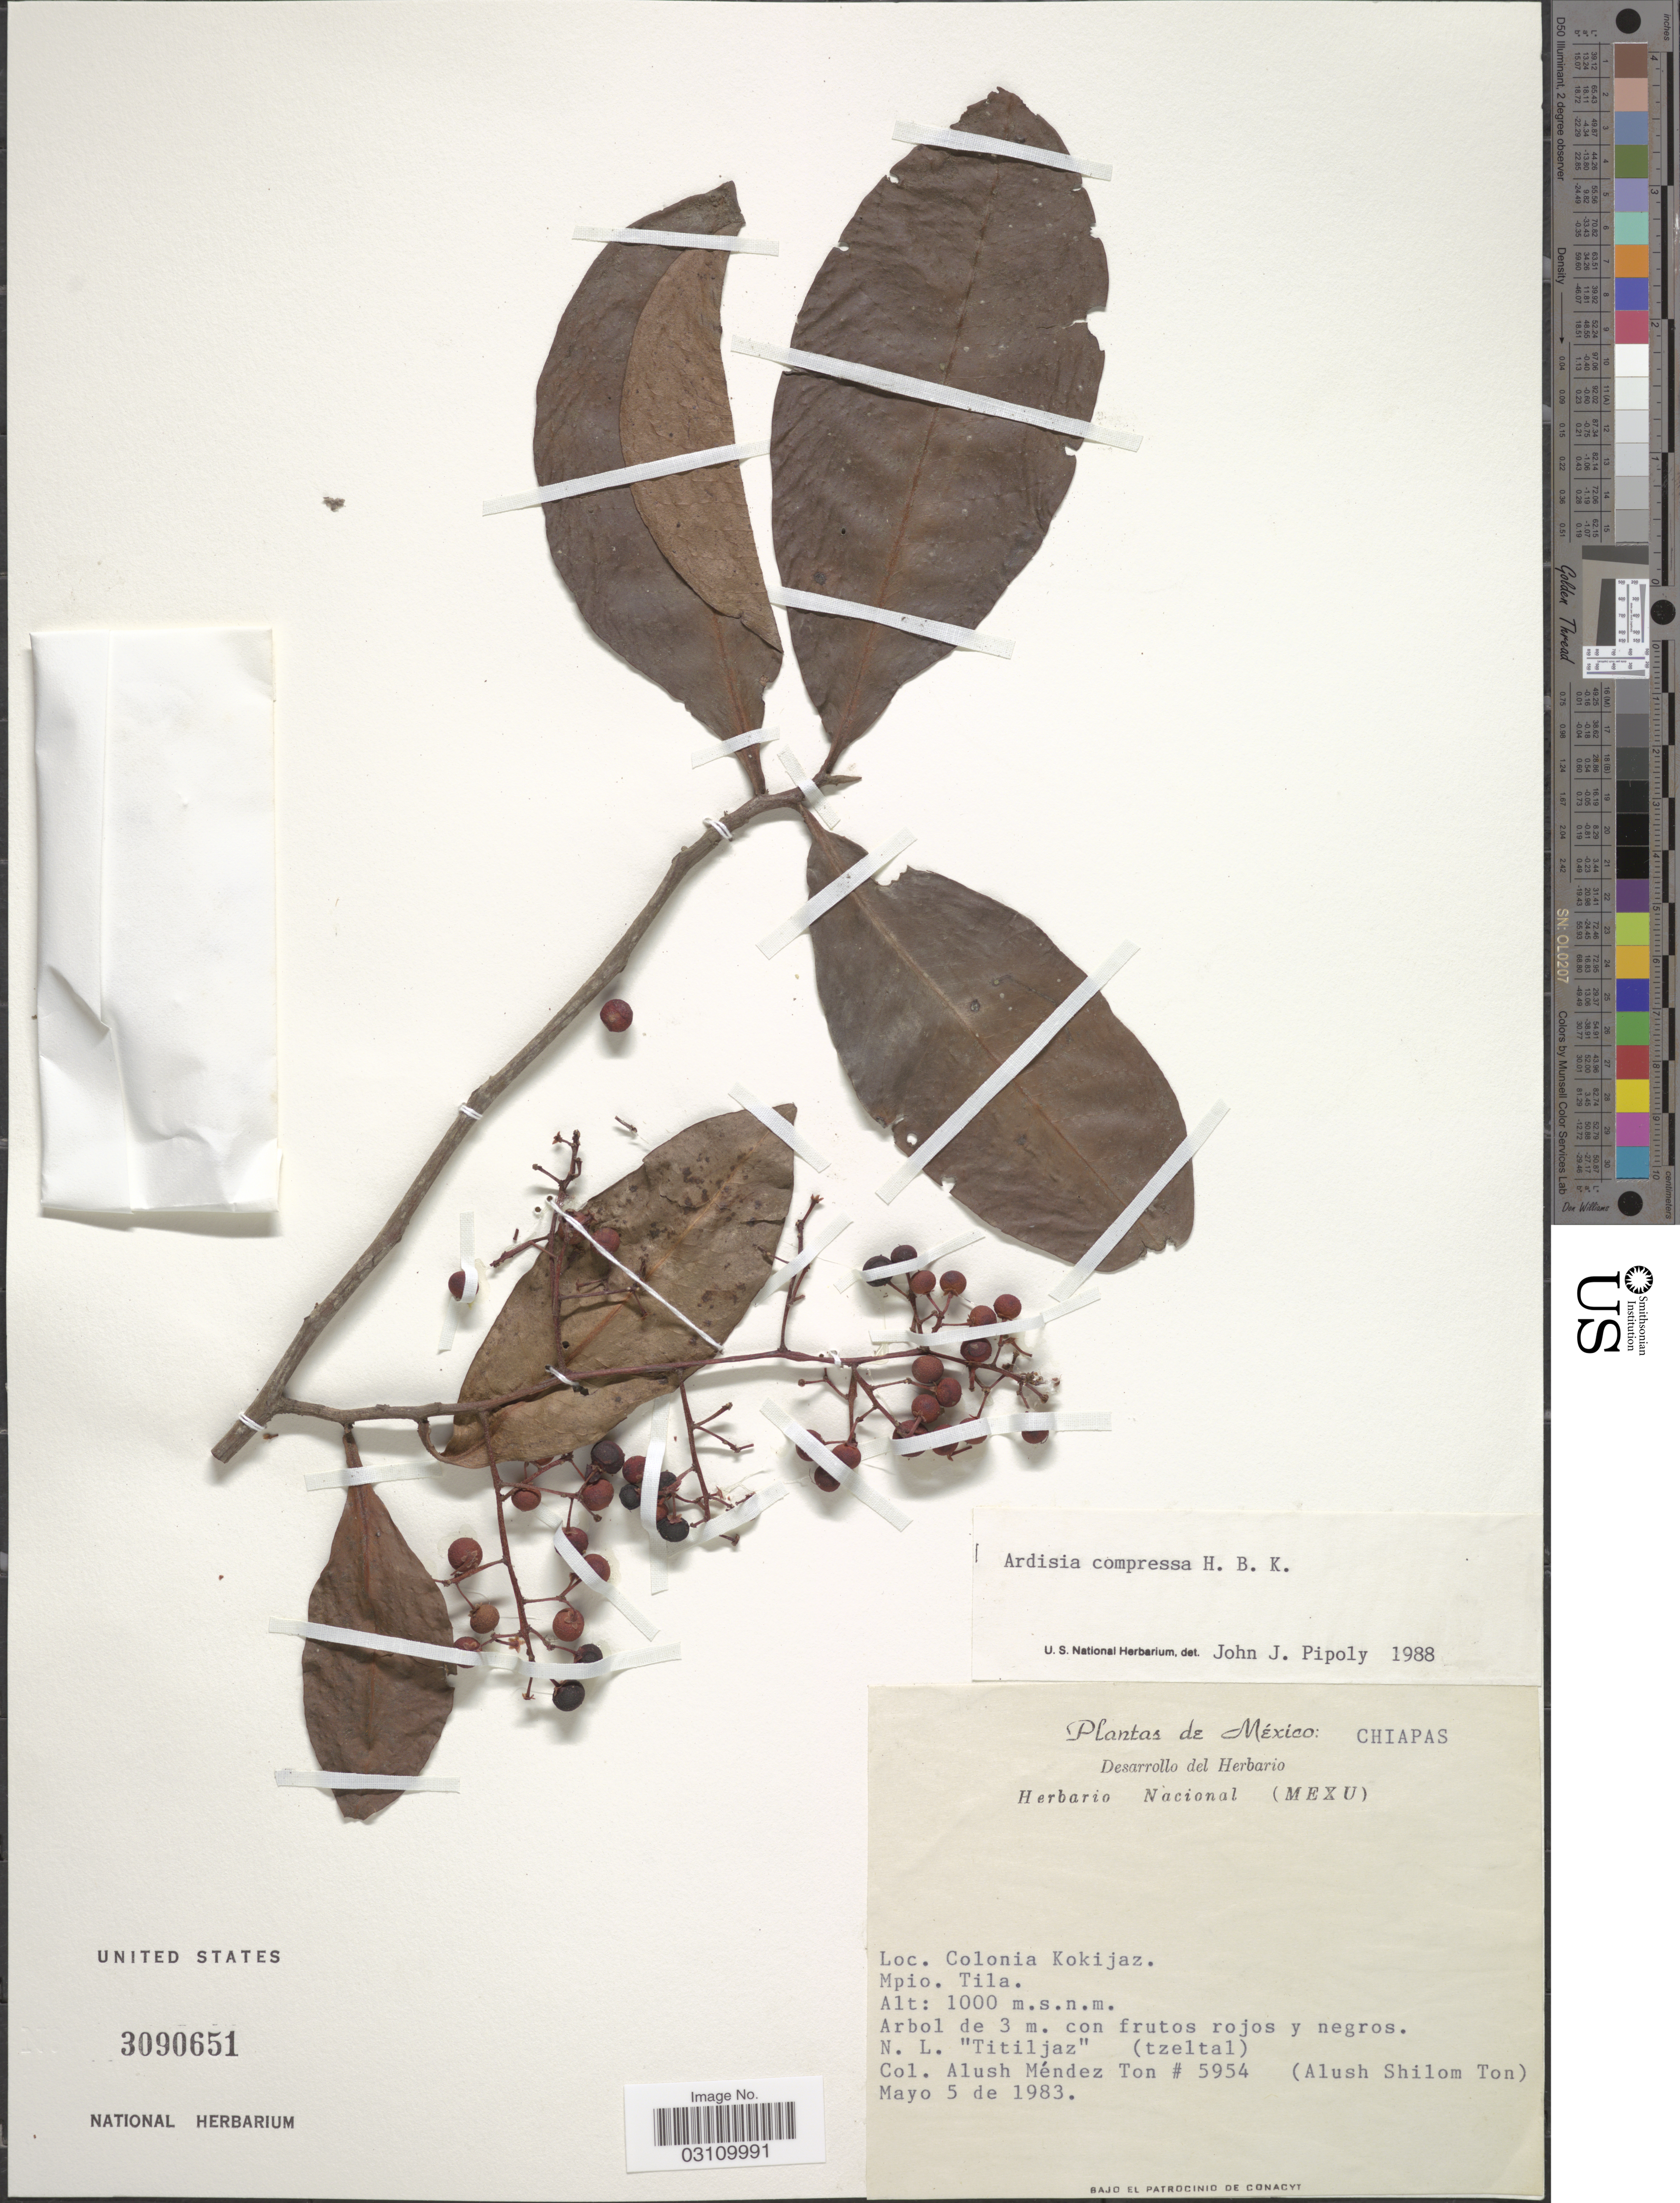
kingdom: Plantae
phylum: Tracheophyta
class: Magnoliopsida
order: Ericales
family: Primulaceae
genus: Ardisia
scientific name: Ardisia compressa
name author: Kunth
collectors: A. S. Ton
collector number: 5954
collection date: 1983-05-05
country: Mexico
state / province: Chiapas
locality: Colonia Kokijaz. Mpio. Tila.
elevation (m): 1000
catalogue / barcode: US 3090651